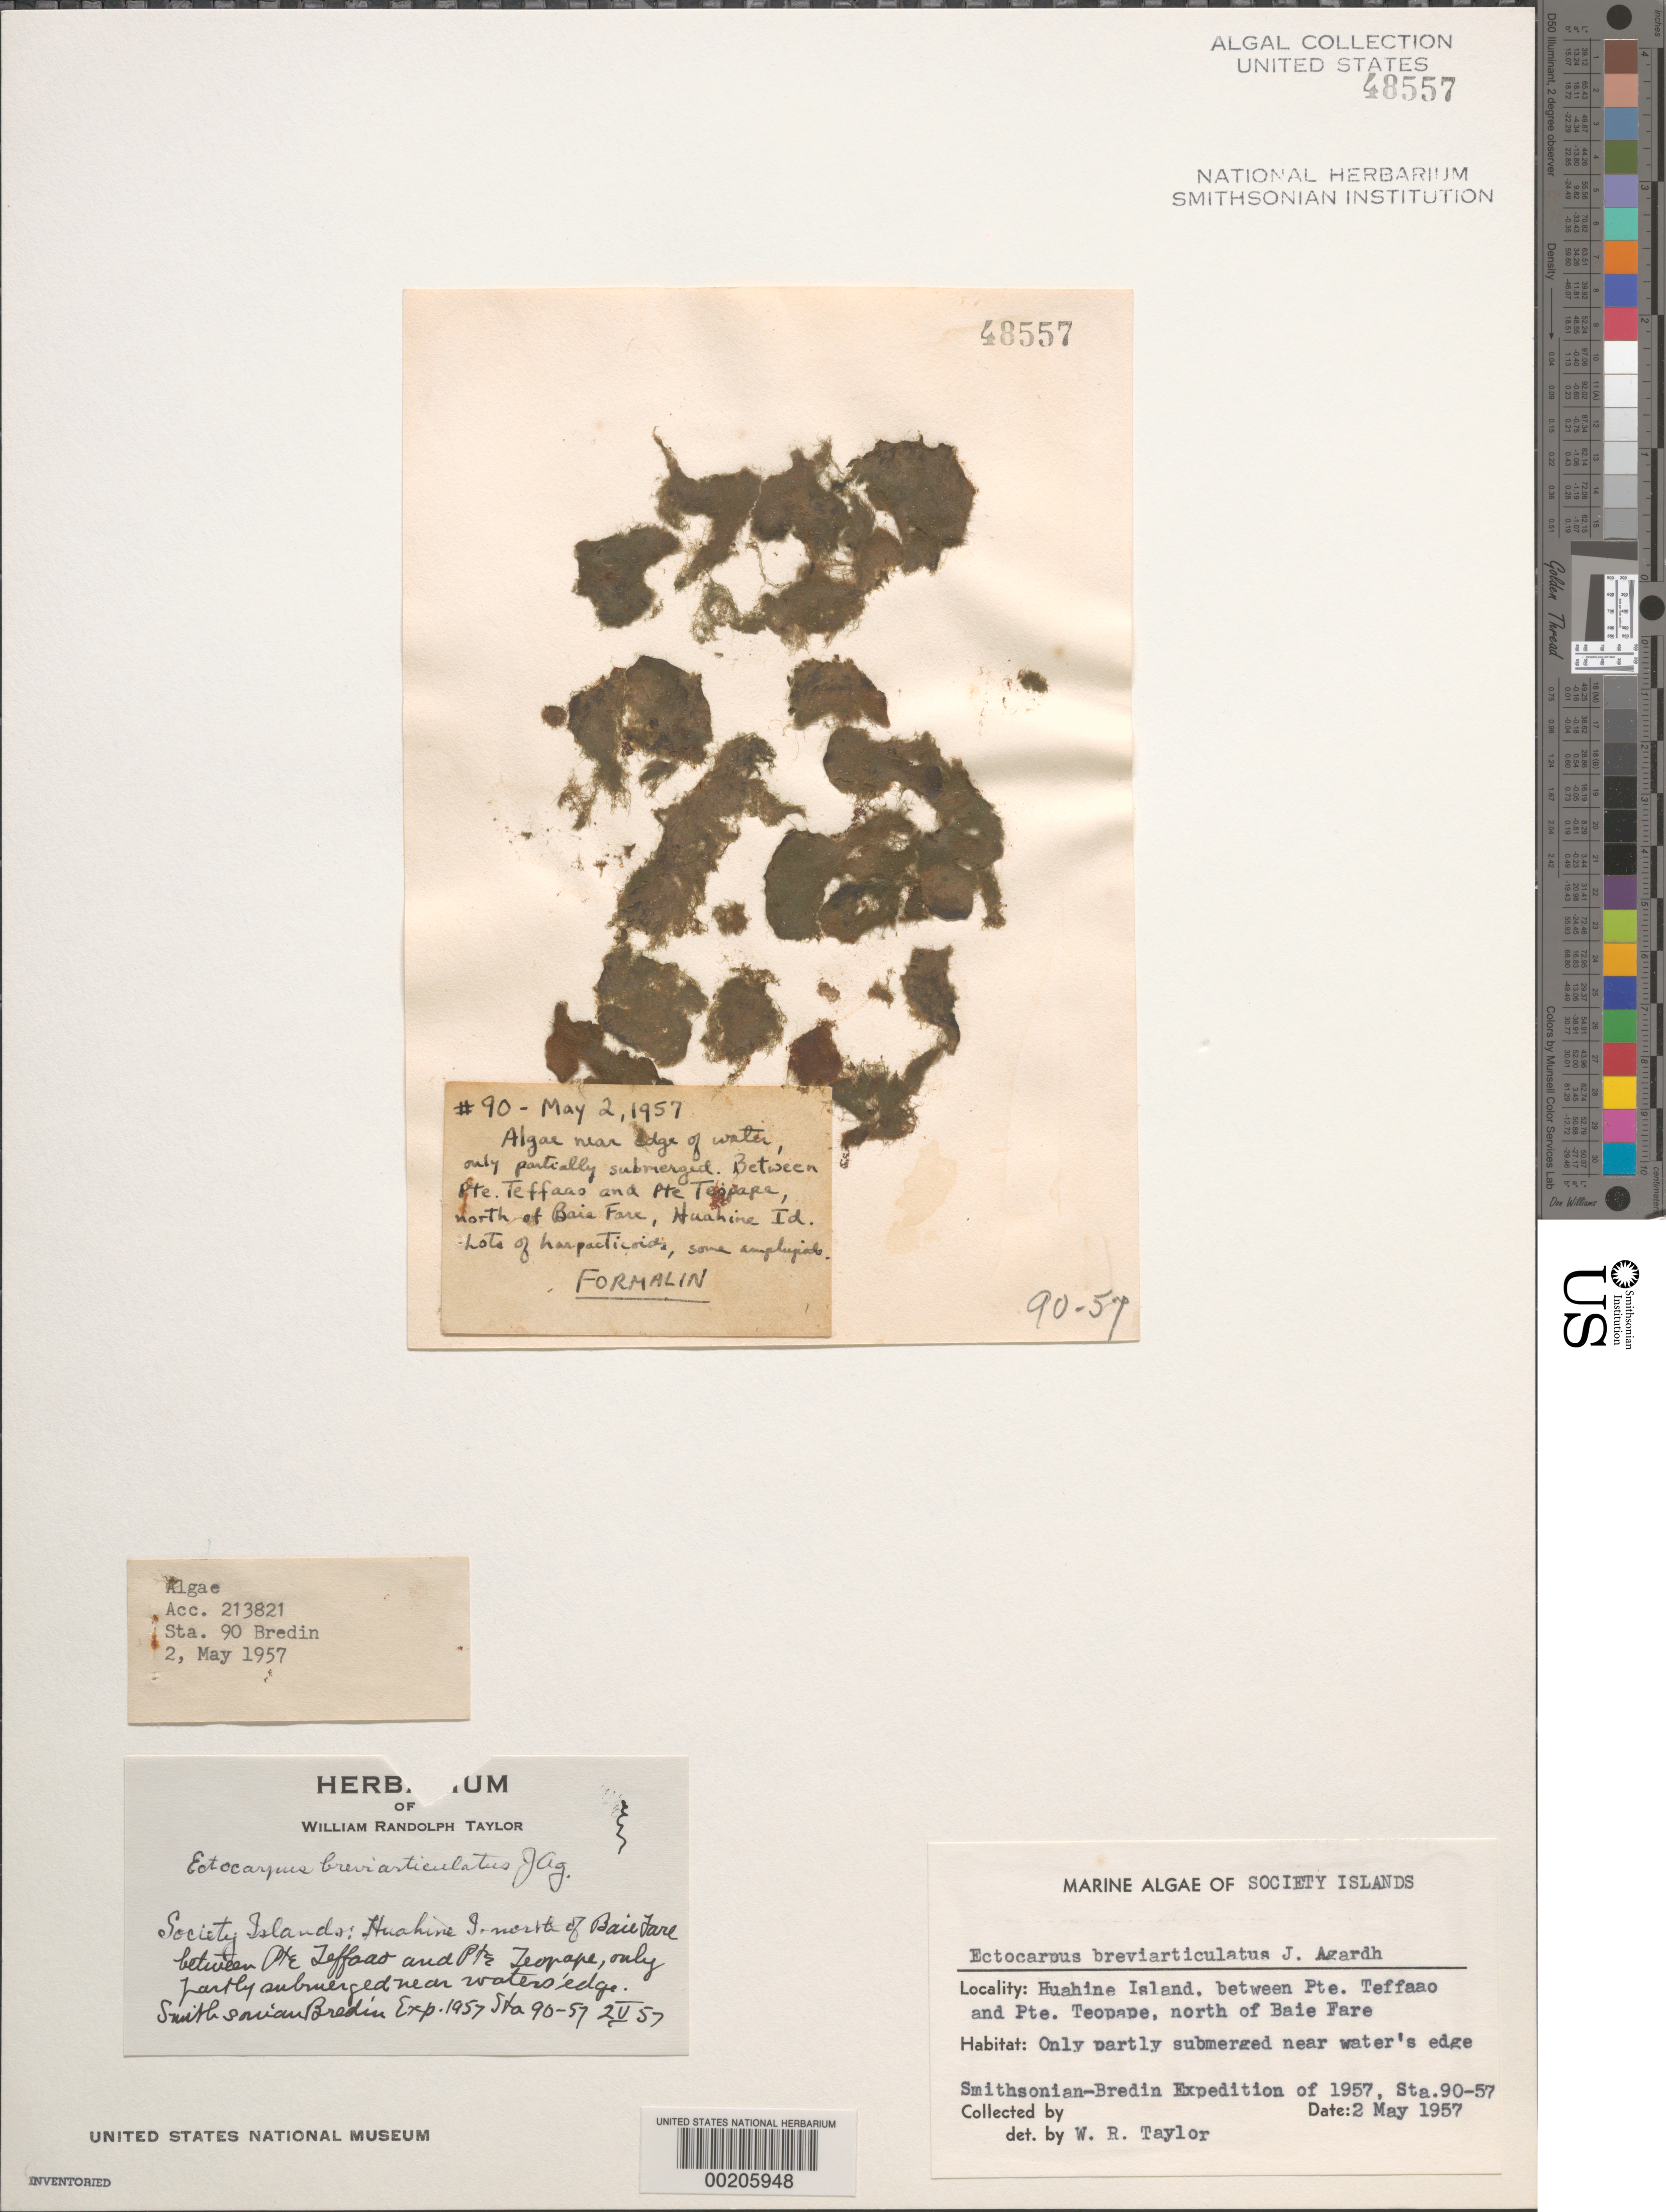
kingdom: Chromista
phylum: Ochrophyta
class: Phaeophyceae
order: Scytothamnales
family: Asteronemataceae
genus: Asteronema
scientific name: Asteronema breviarticulatum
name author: (J. Agardh) Ouriques & Bouzon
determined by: Algae name updating Project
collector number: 90-57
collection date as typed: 02 May 1957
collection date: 1957-05-02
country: French Polynesia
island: Huahine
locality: Huahine north of Baie Fare, between Pointes Teffaao and Teopape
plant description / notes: Smithsonian-Bredin Expedition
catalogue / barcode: US 48557